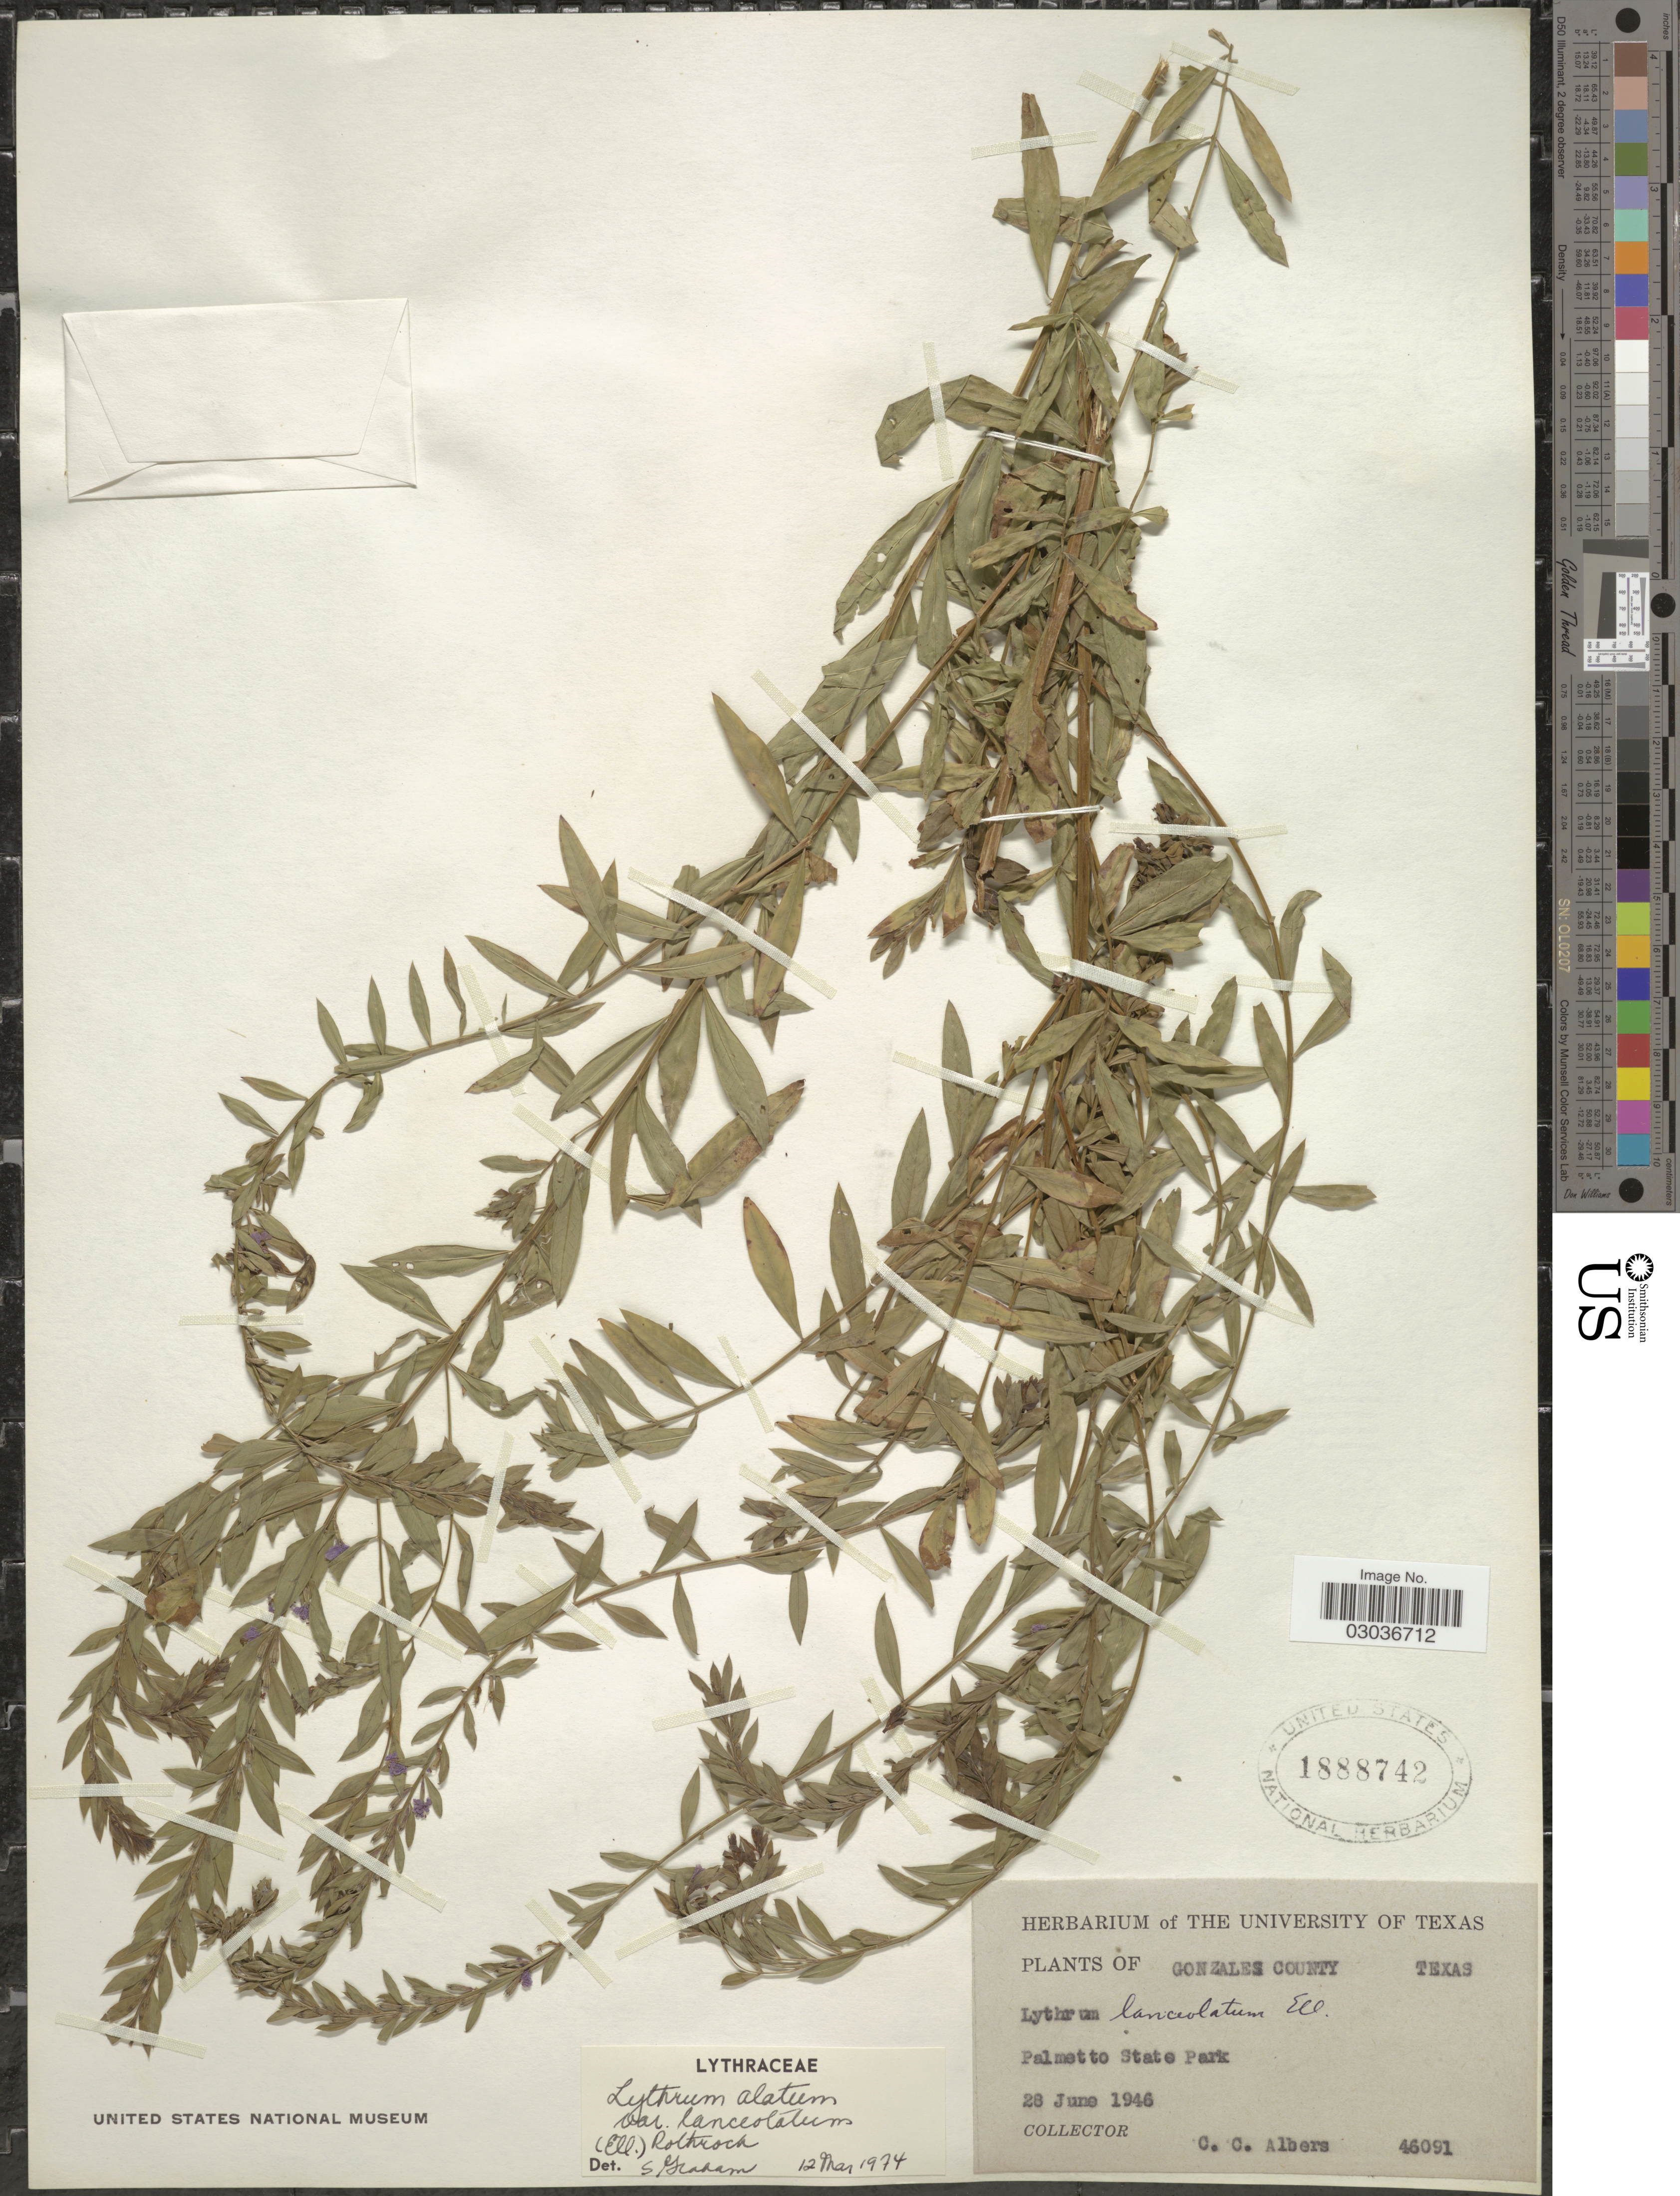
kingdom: Plantae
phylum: Tracheophyta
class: Magnoliopsida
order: Myrtales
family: Lythraceae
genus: Lythrum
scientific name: Lythrum alatum var. lanceolatum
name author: (Elliott) A. Gray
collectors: C. Albers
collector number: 46091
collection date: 1946-06-28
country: United States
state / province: Texas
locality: Gonzales County. Palmetto State Park.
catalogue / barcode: US 1888742